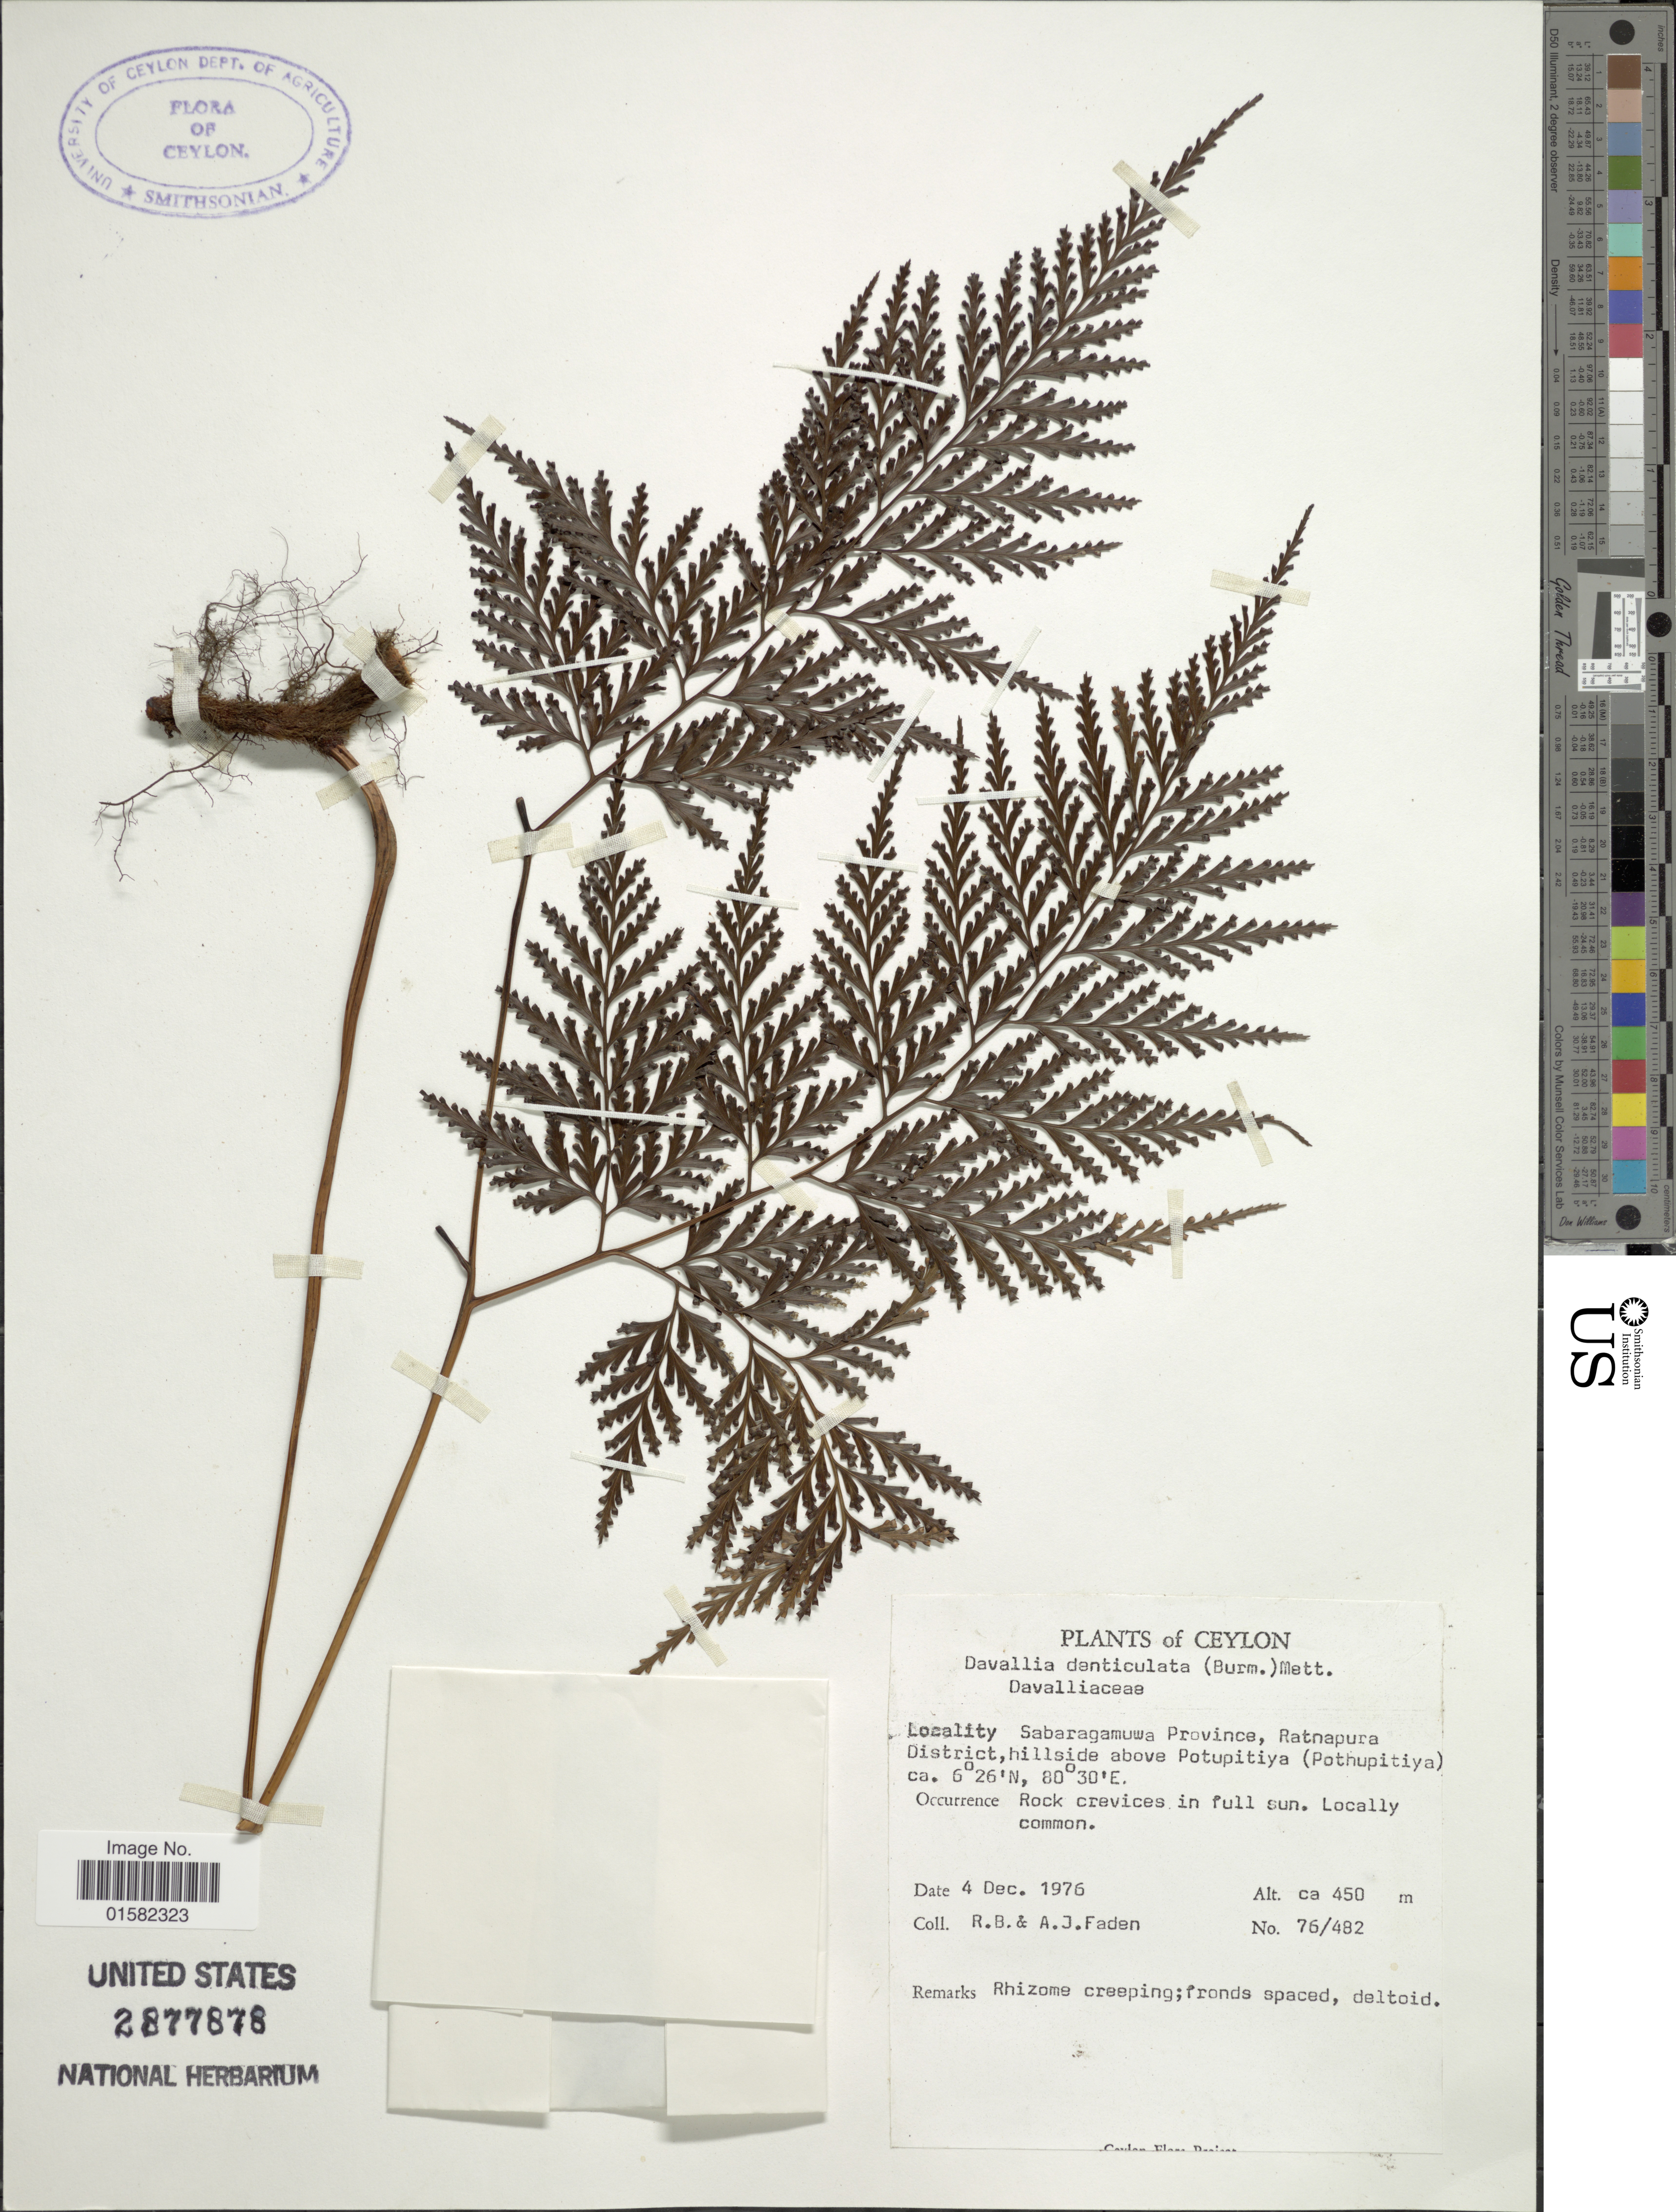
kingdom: Plantae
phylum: Tracheophyta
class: Polypodiopsida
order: Polypodiales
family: Davalliaceae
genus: Wibelia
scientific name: Wibelia denticulata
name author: (Burm. f.) M. Kato & Tsutsumi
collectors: R. B. Faden & A. J. Faden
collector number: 76/482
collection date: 1976-12-04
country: Sri Lanka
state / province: Sabaragamuwa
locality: Ratnapura District, hillside above Potupitiya (Pothupitiya)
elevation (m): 450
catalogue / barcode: US 2877878